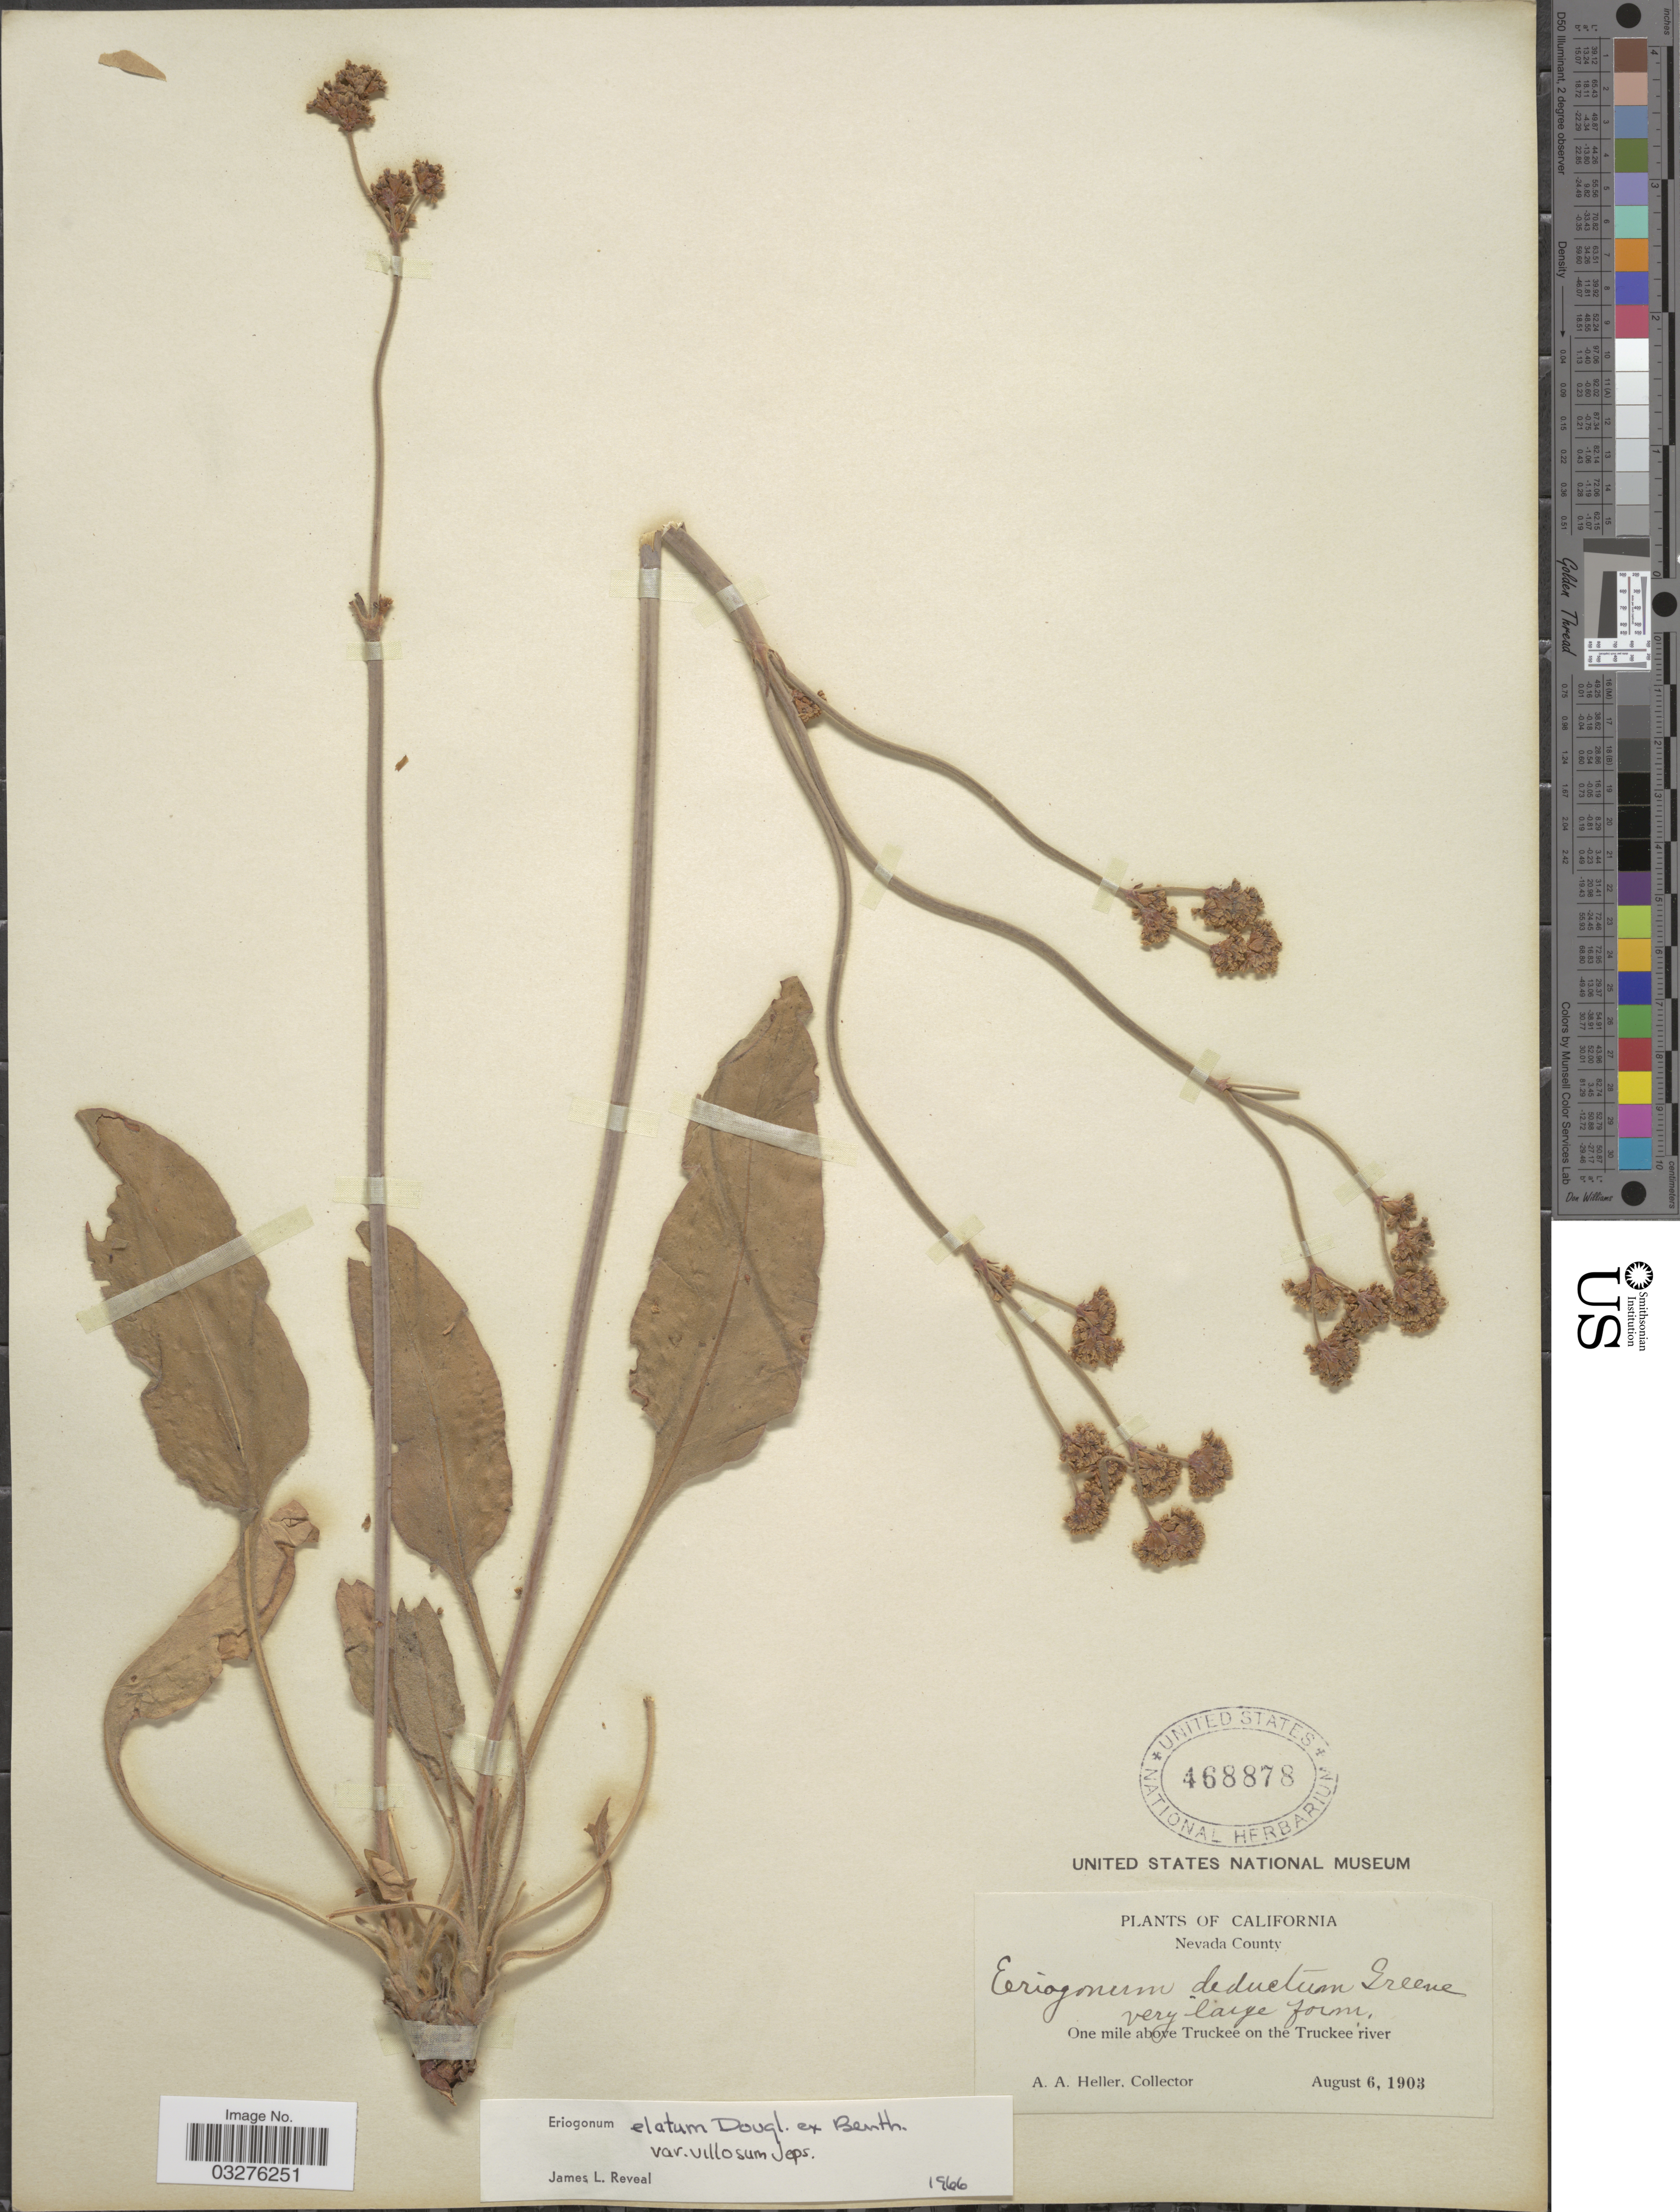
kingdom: Plantae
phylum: Tracheophyta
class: Magnoliopsida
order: Caryophyllales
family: Polygonaceae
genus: Eriogonum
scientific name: Eriogonum elatum var. villosum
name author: Jeps.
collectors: A. A. Heller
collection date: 1903-08-06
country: United States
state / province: California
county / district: Nevada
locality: Nevada County, One mile above Truckee on the Truckee river.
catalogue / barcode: US 468878